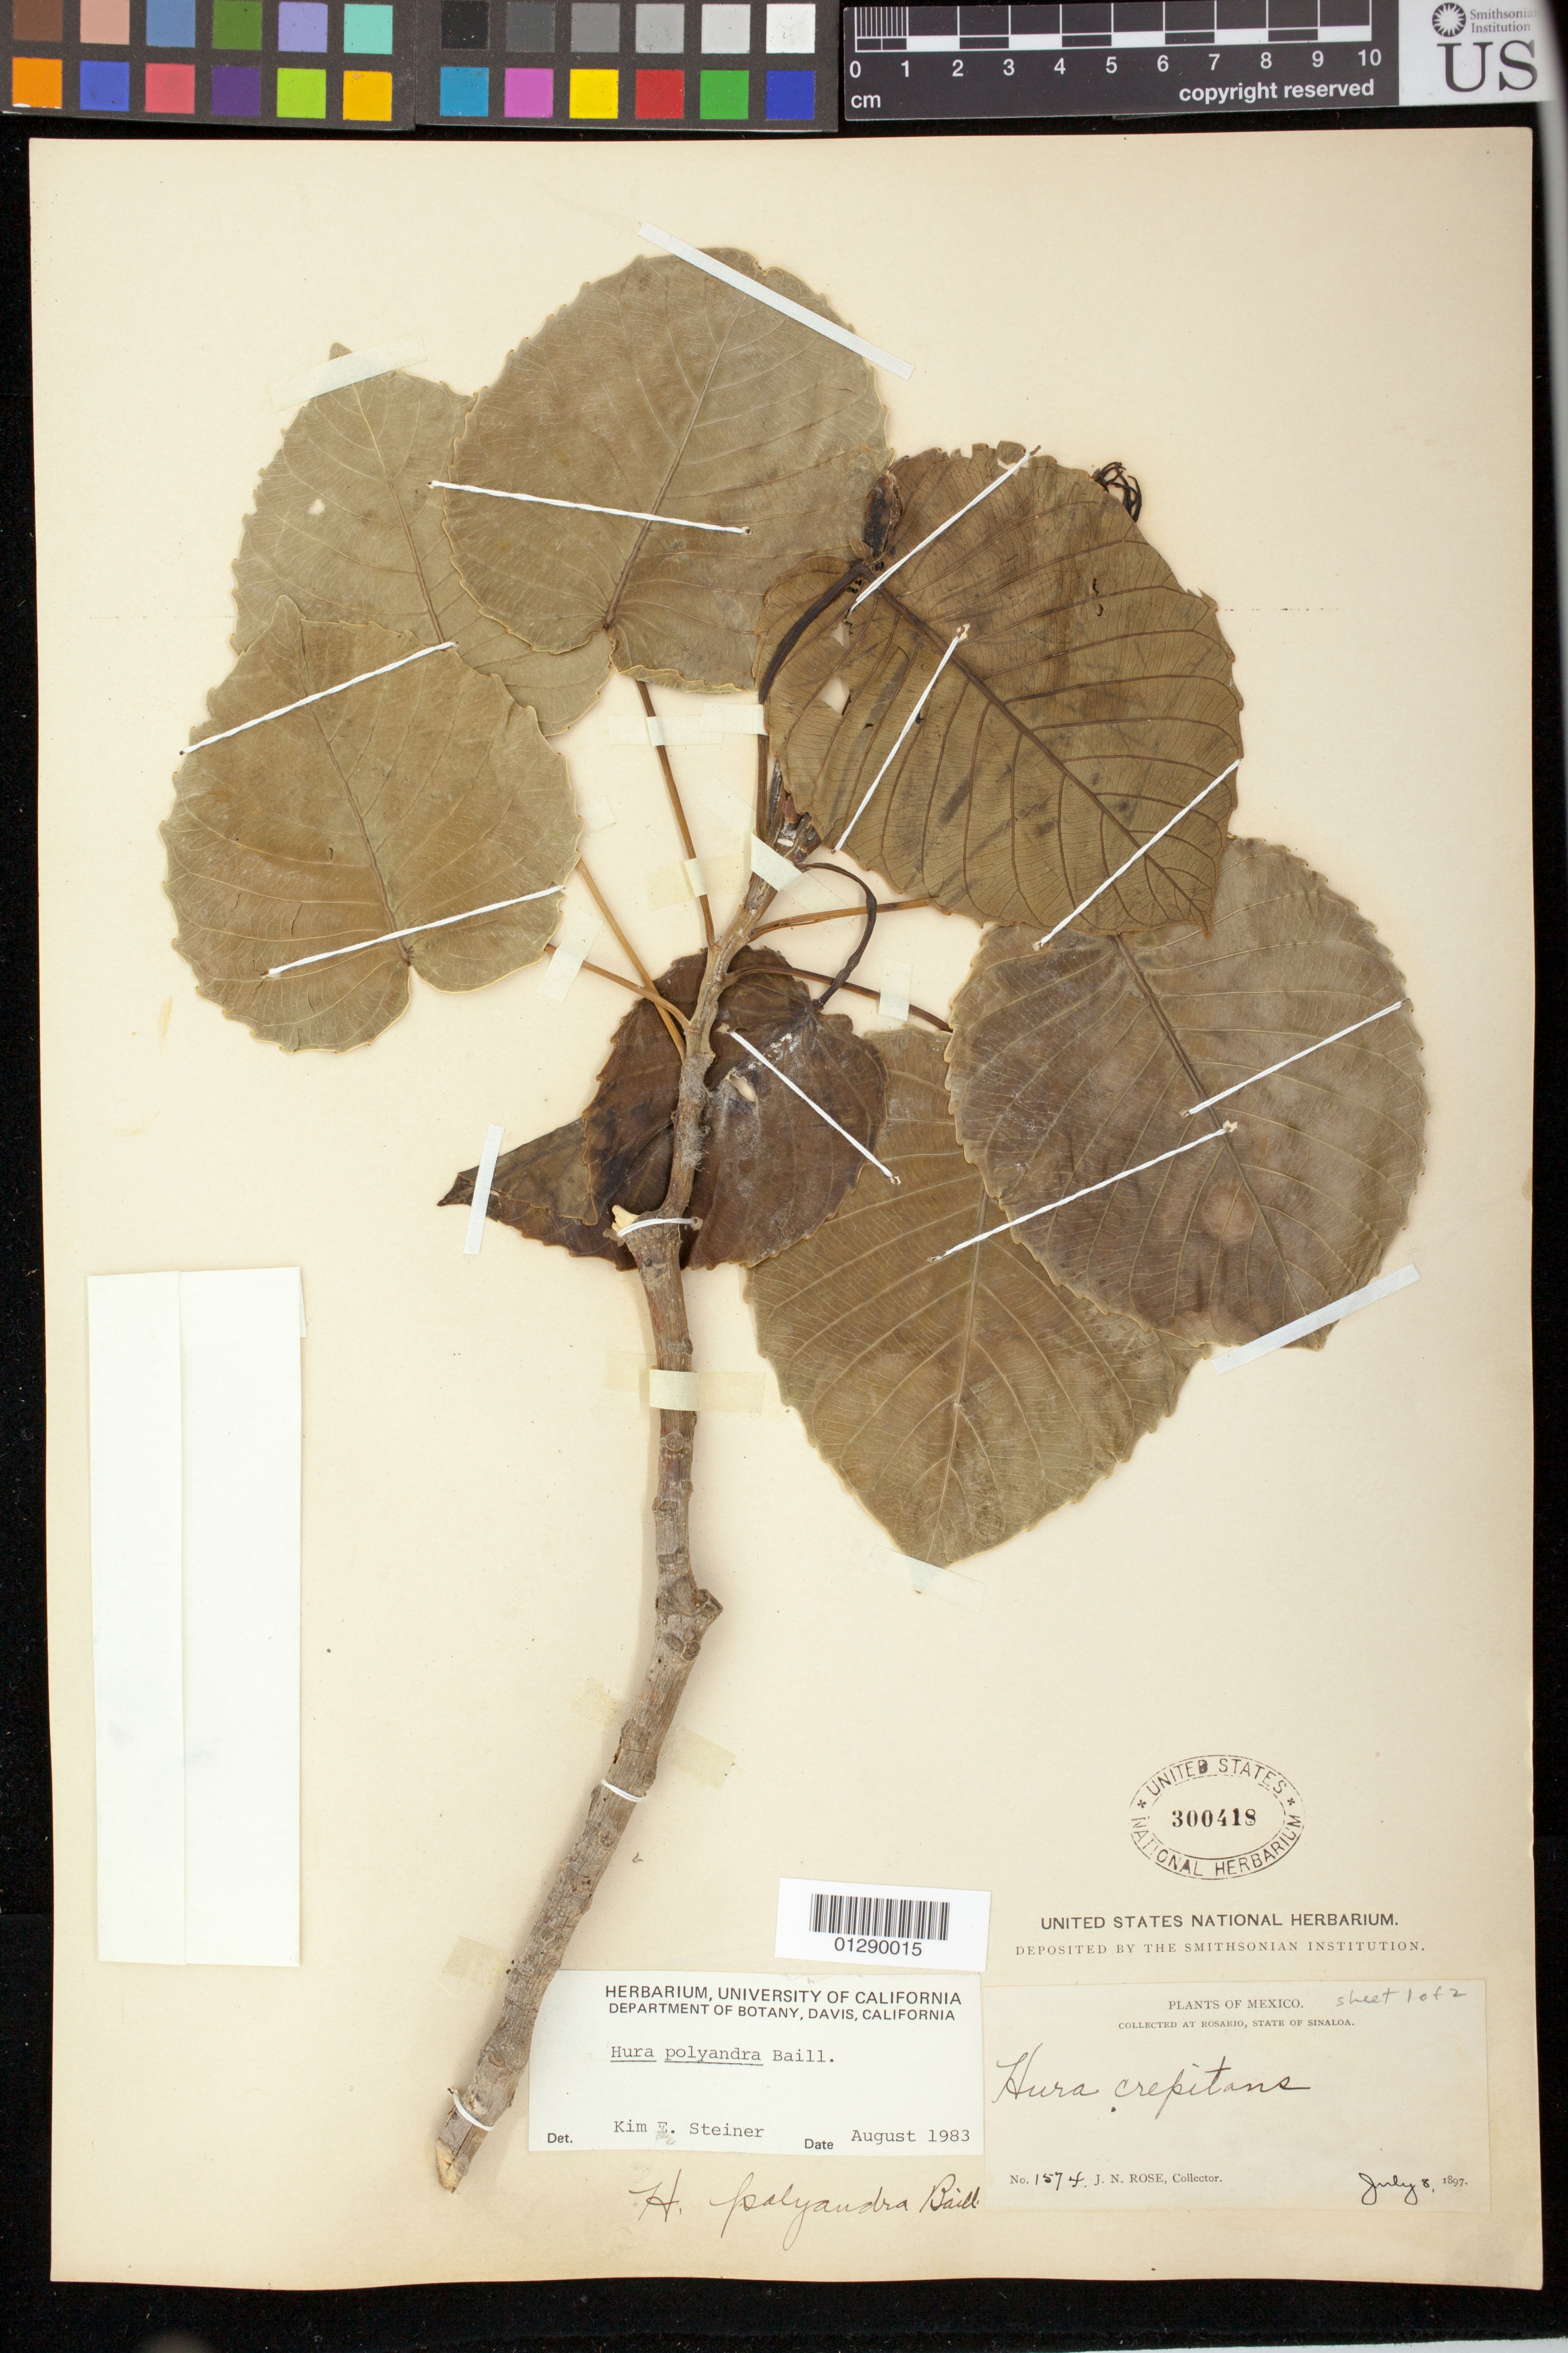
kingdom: Plantae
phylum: Tracheophyta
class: Magnoliopsida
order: Malpighiales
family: Euphorbiaceae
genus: Hura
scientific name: Hura polyandra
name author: Baill.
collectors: J. N. Rose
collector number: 1574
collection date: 1897-07-08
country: Mexico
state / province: Sinaloa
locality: Rosario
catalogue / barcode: US 300418